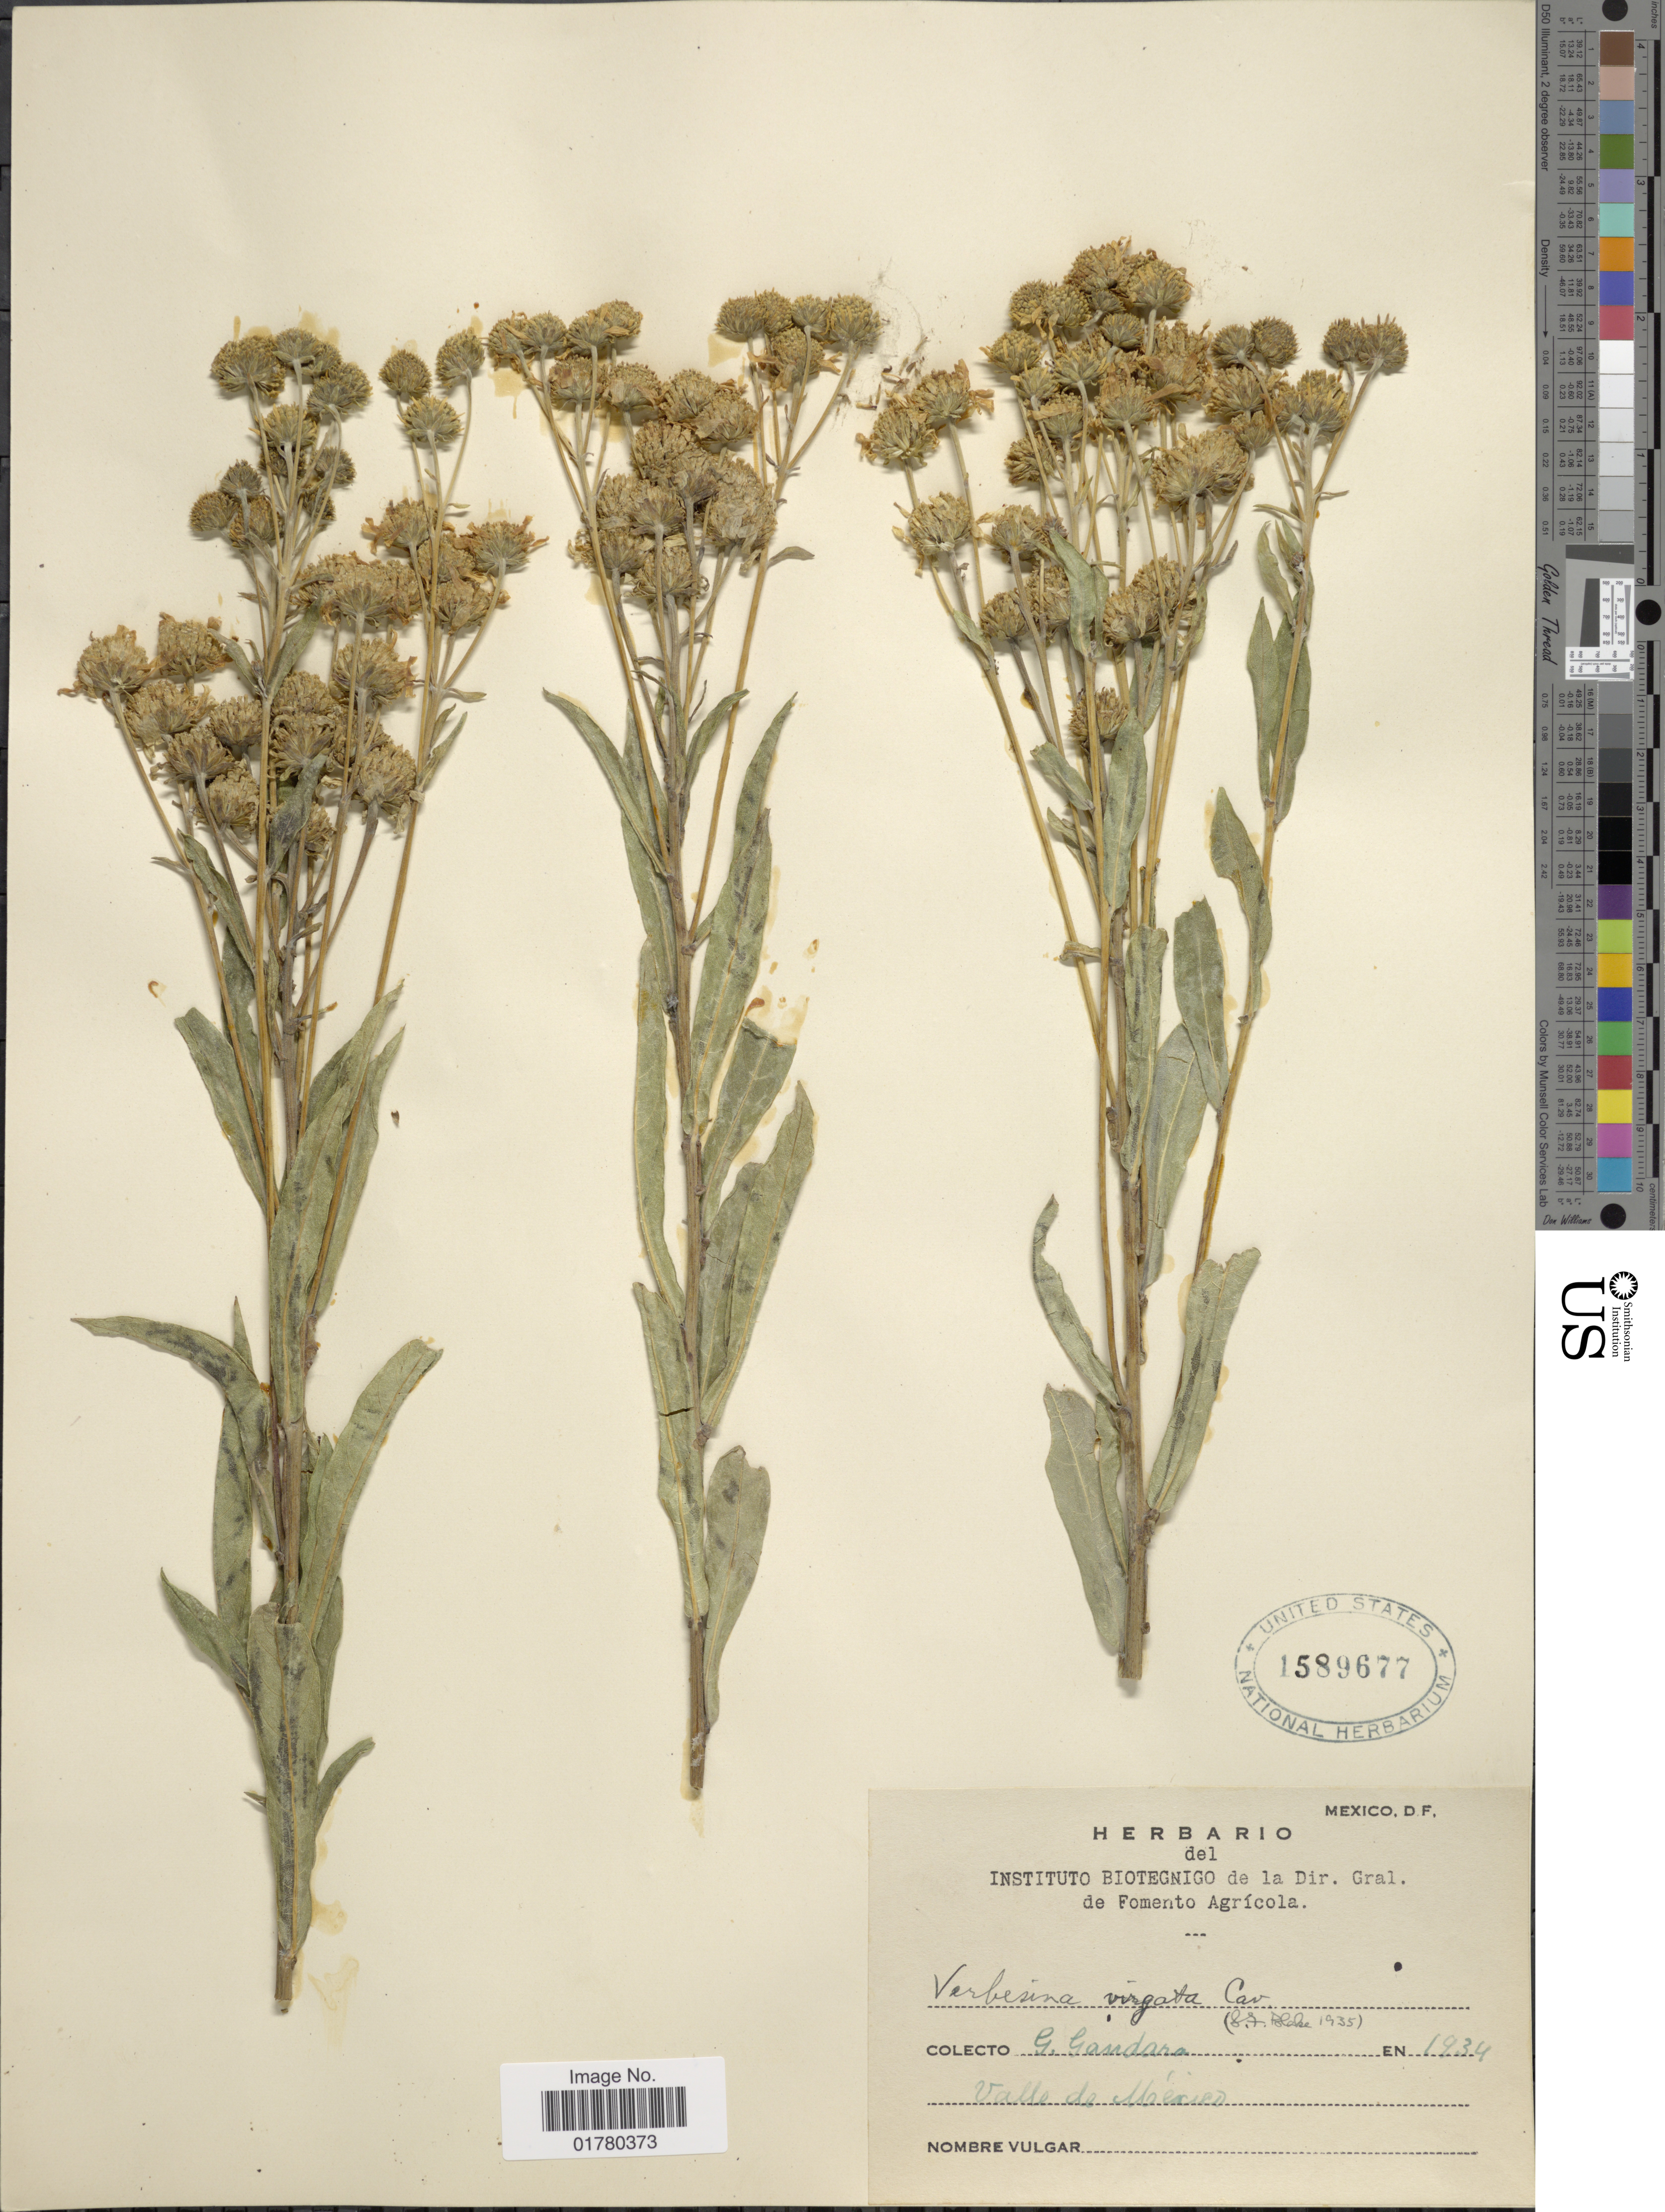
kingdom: Plantae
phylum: Tracheophyta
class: Magnoliopsida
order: Asterales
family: Asteraceae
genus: Verbesina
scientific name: Verbesina virgata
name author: Cav.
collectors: G. Gandara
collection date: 1934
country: Mexico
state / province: México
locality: Valle de Mexico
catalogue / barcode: US 1589677